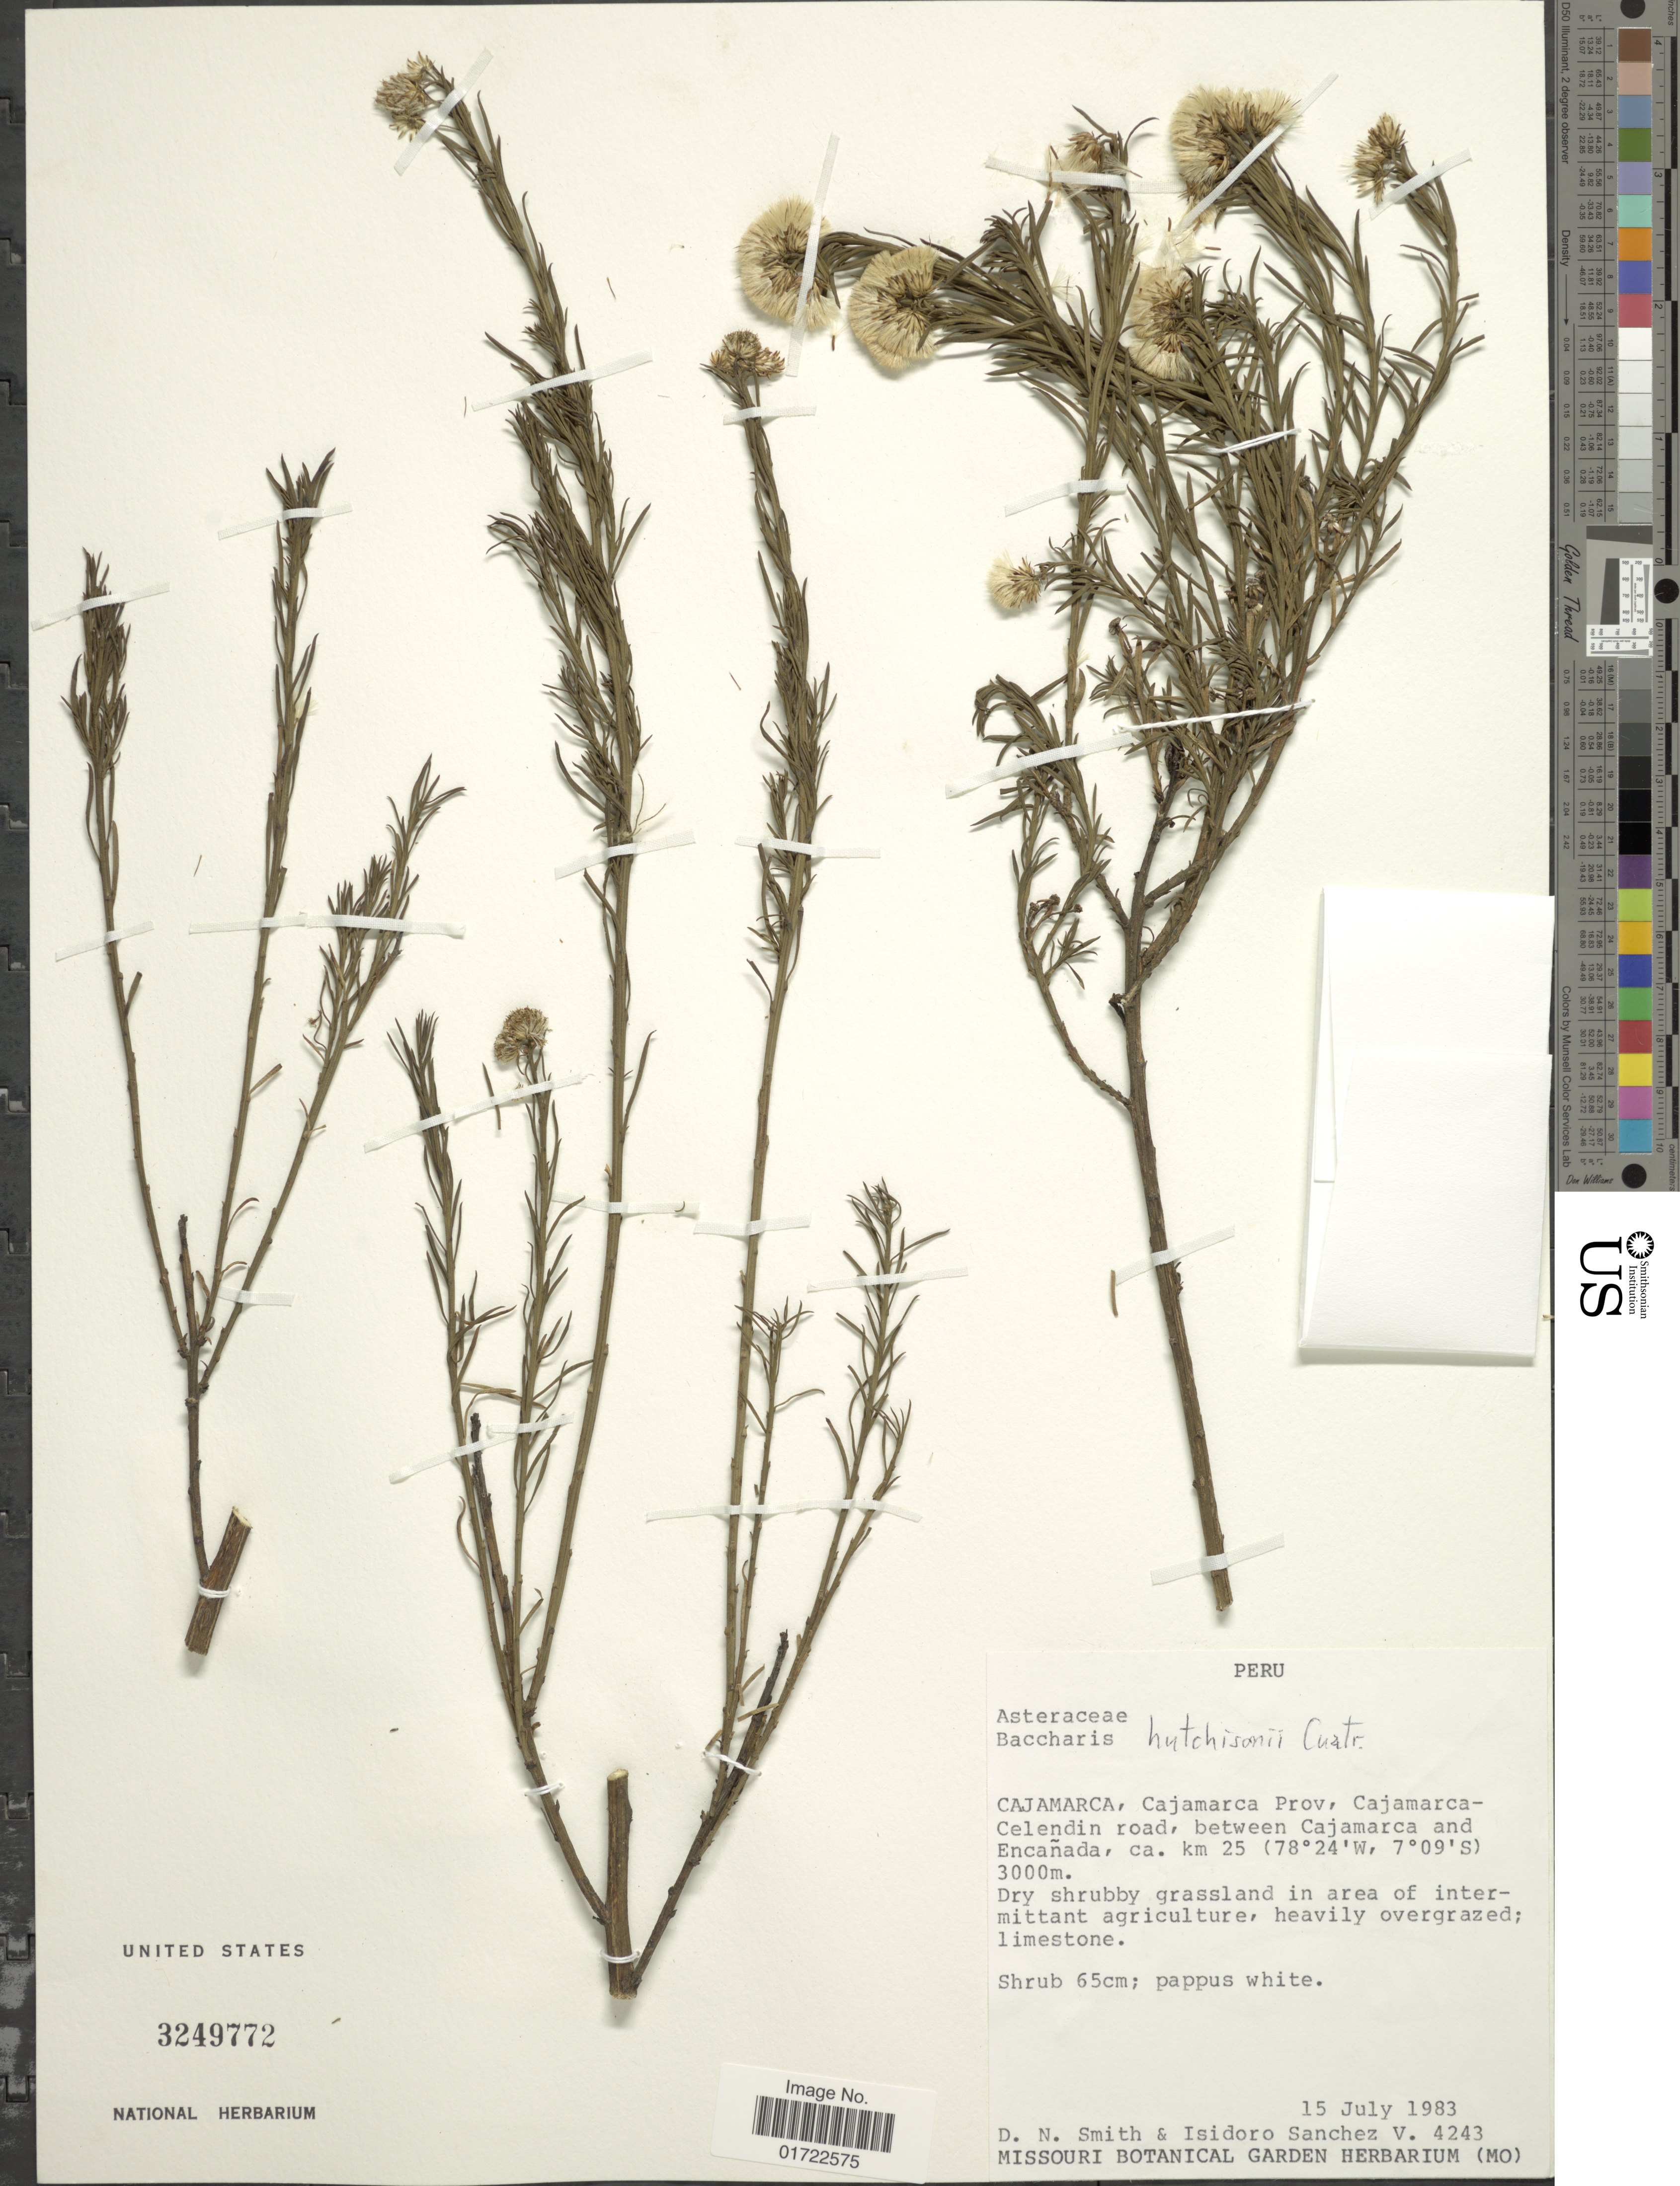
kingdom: Plantae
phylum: Tracheophyta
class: Magnoliopsida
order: Asterales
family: Asteraceae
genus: Baccharis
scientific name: Baccharis hutchisonii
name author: Cuatrec.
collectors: D. Smith & I. Sánchez Vega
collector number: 4243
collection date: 1983-07-15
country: Peru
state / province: Cajamarca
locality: Cajamarca Prov, Cajamarca-Celendin road, between Cajamarca and Encanada, ca. km 25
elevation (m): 3000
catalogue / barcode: US 3249772